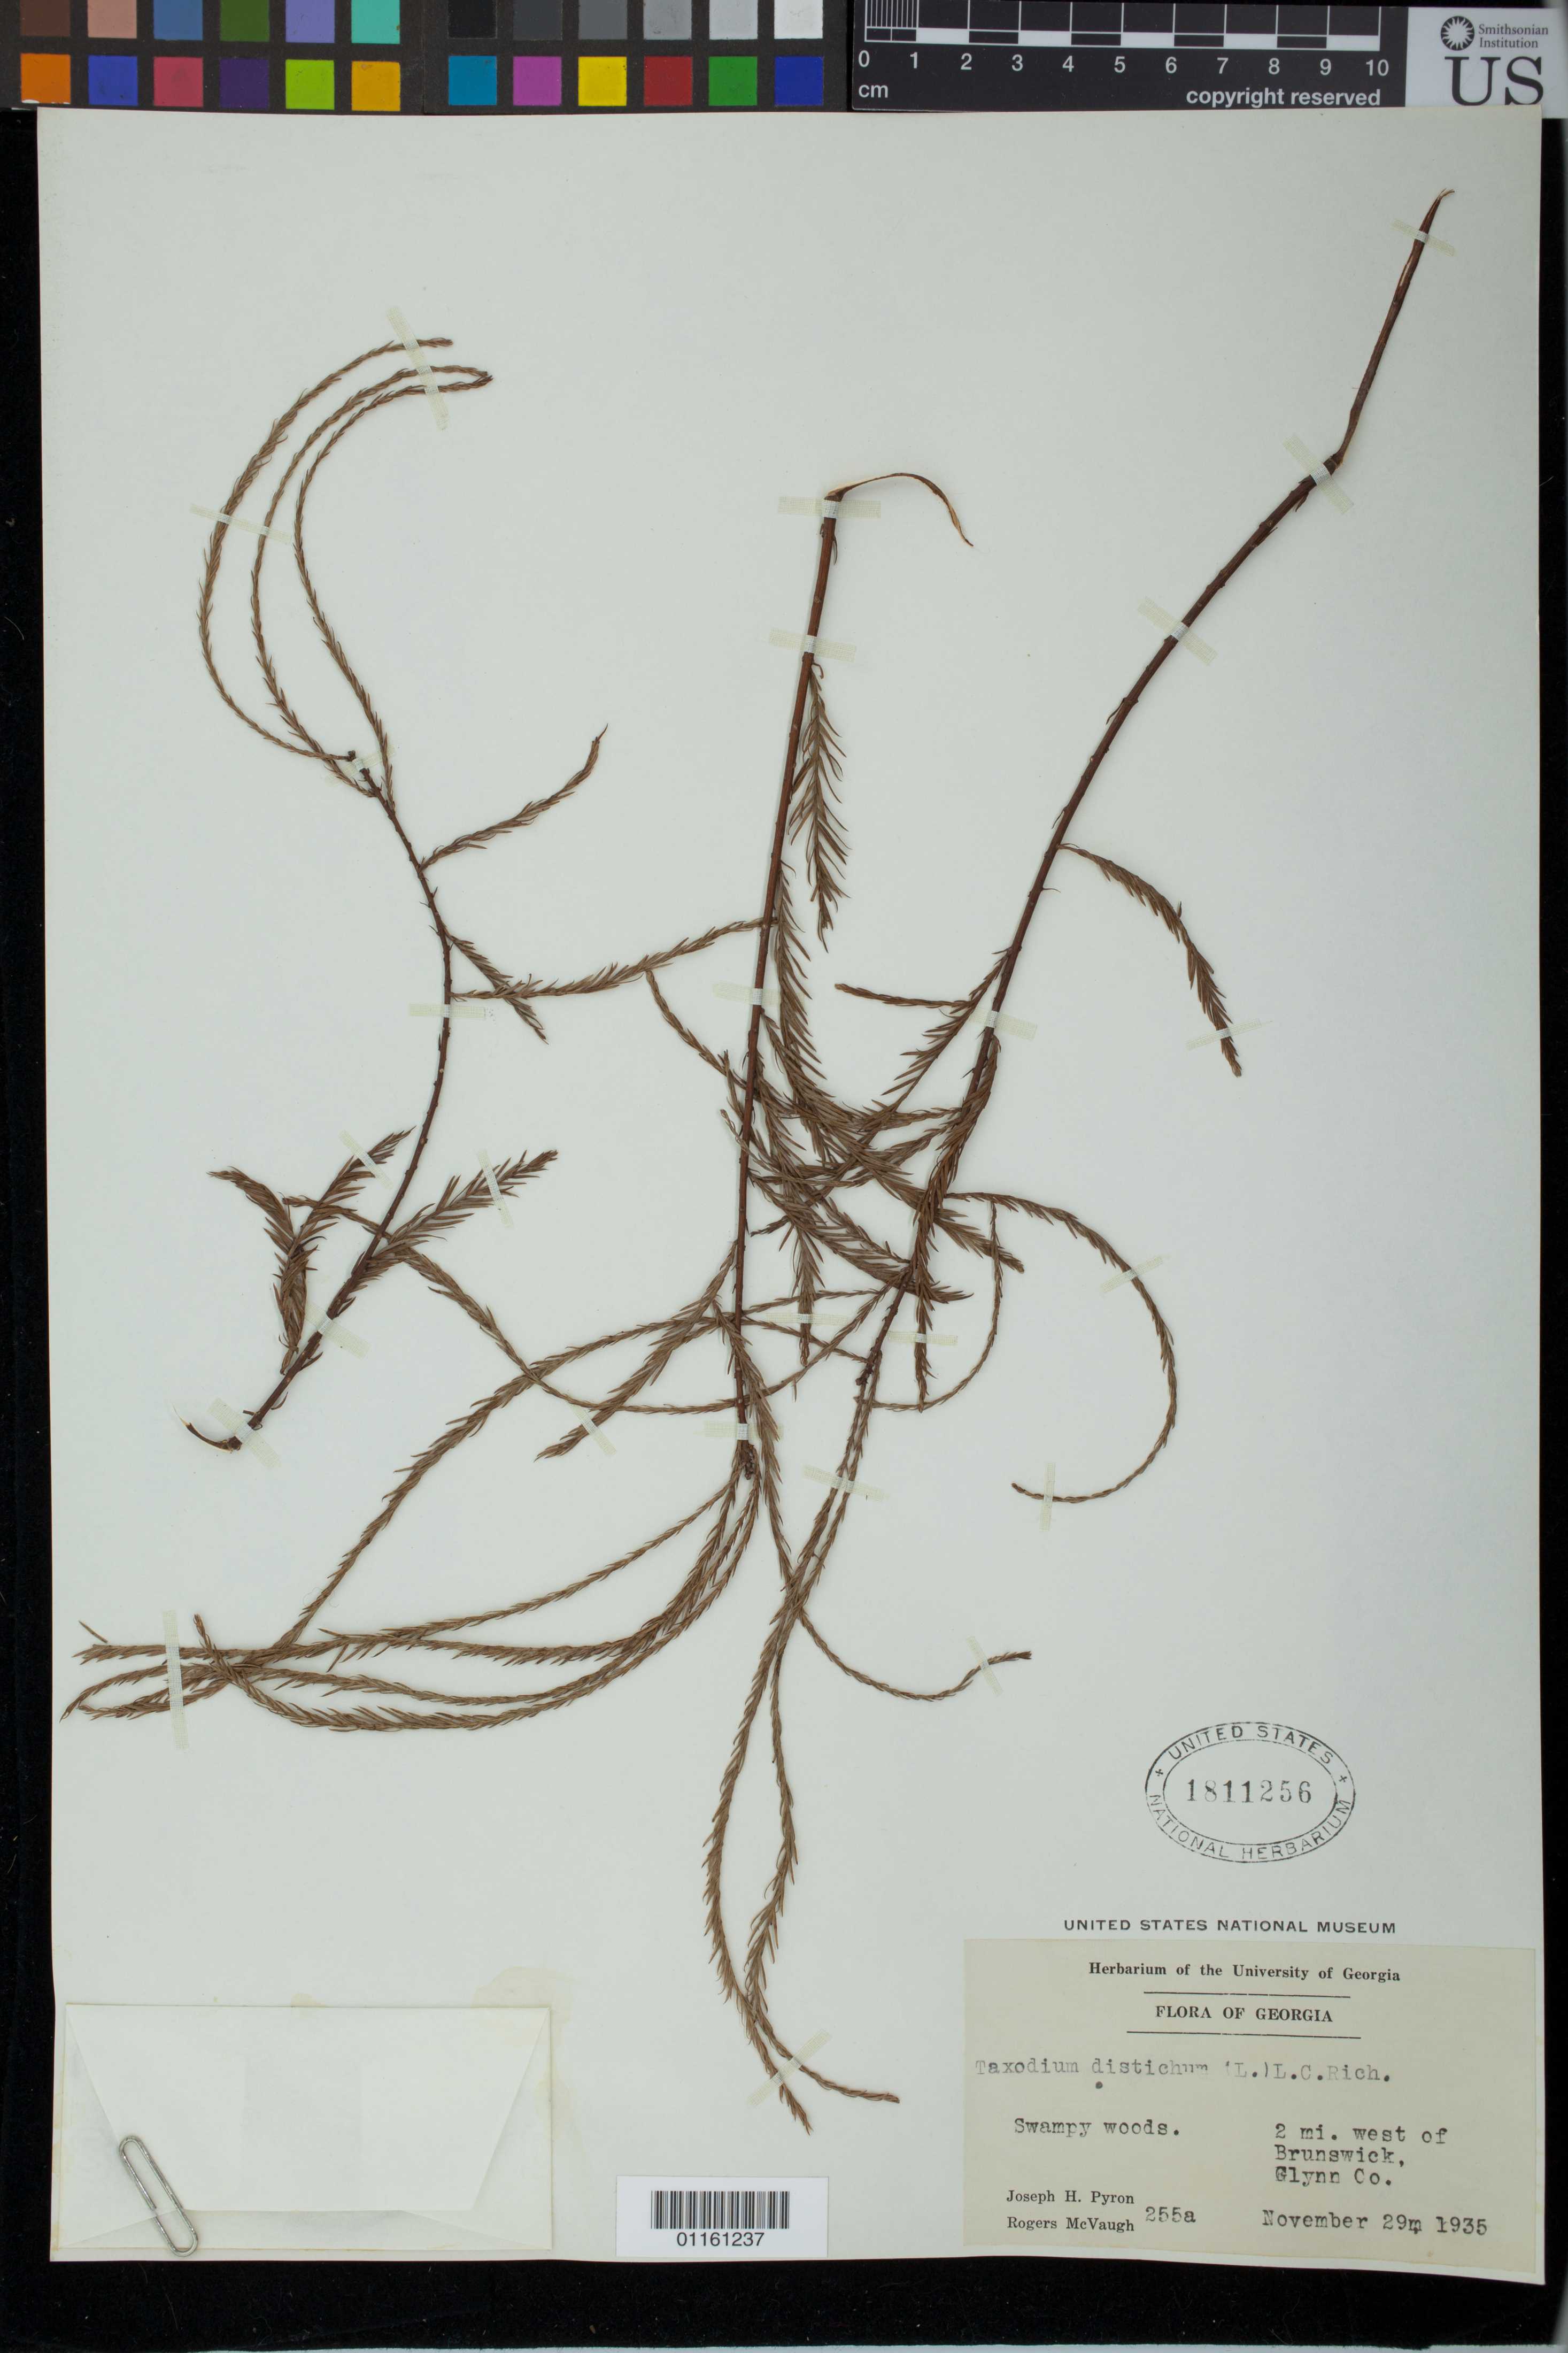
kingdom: Plantae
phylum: Tracheophyta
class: Pinopsida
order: Pinales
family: Cupressaceae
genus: Taxodium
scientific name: Taxodium distichum var. imbricarium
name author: (L.) Rich.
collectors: J. H. Pyron & R. McVaugh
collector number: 225a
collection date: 1935-11-29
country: United States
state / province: Georgia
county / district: Glynn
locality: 2 mi west of Brunswick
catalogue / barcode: US 1811256